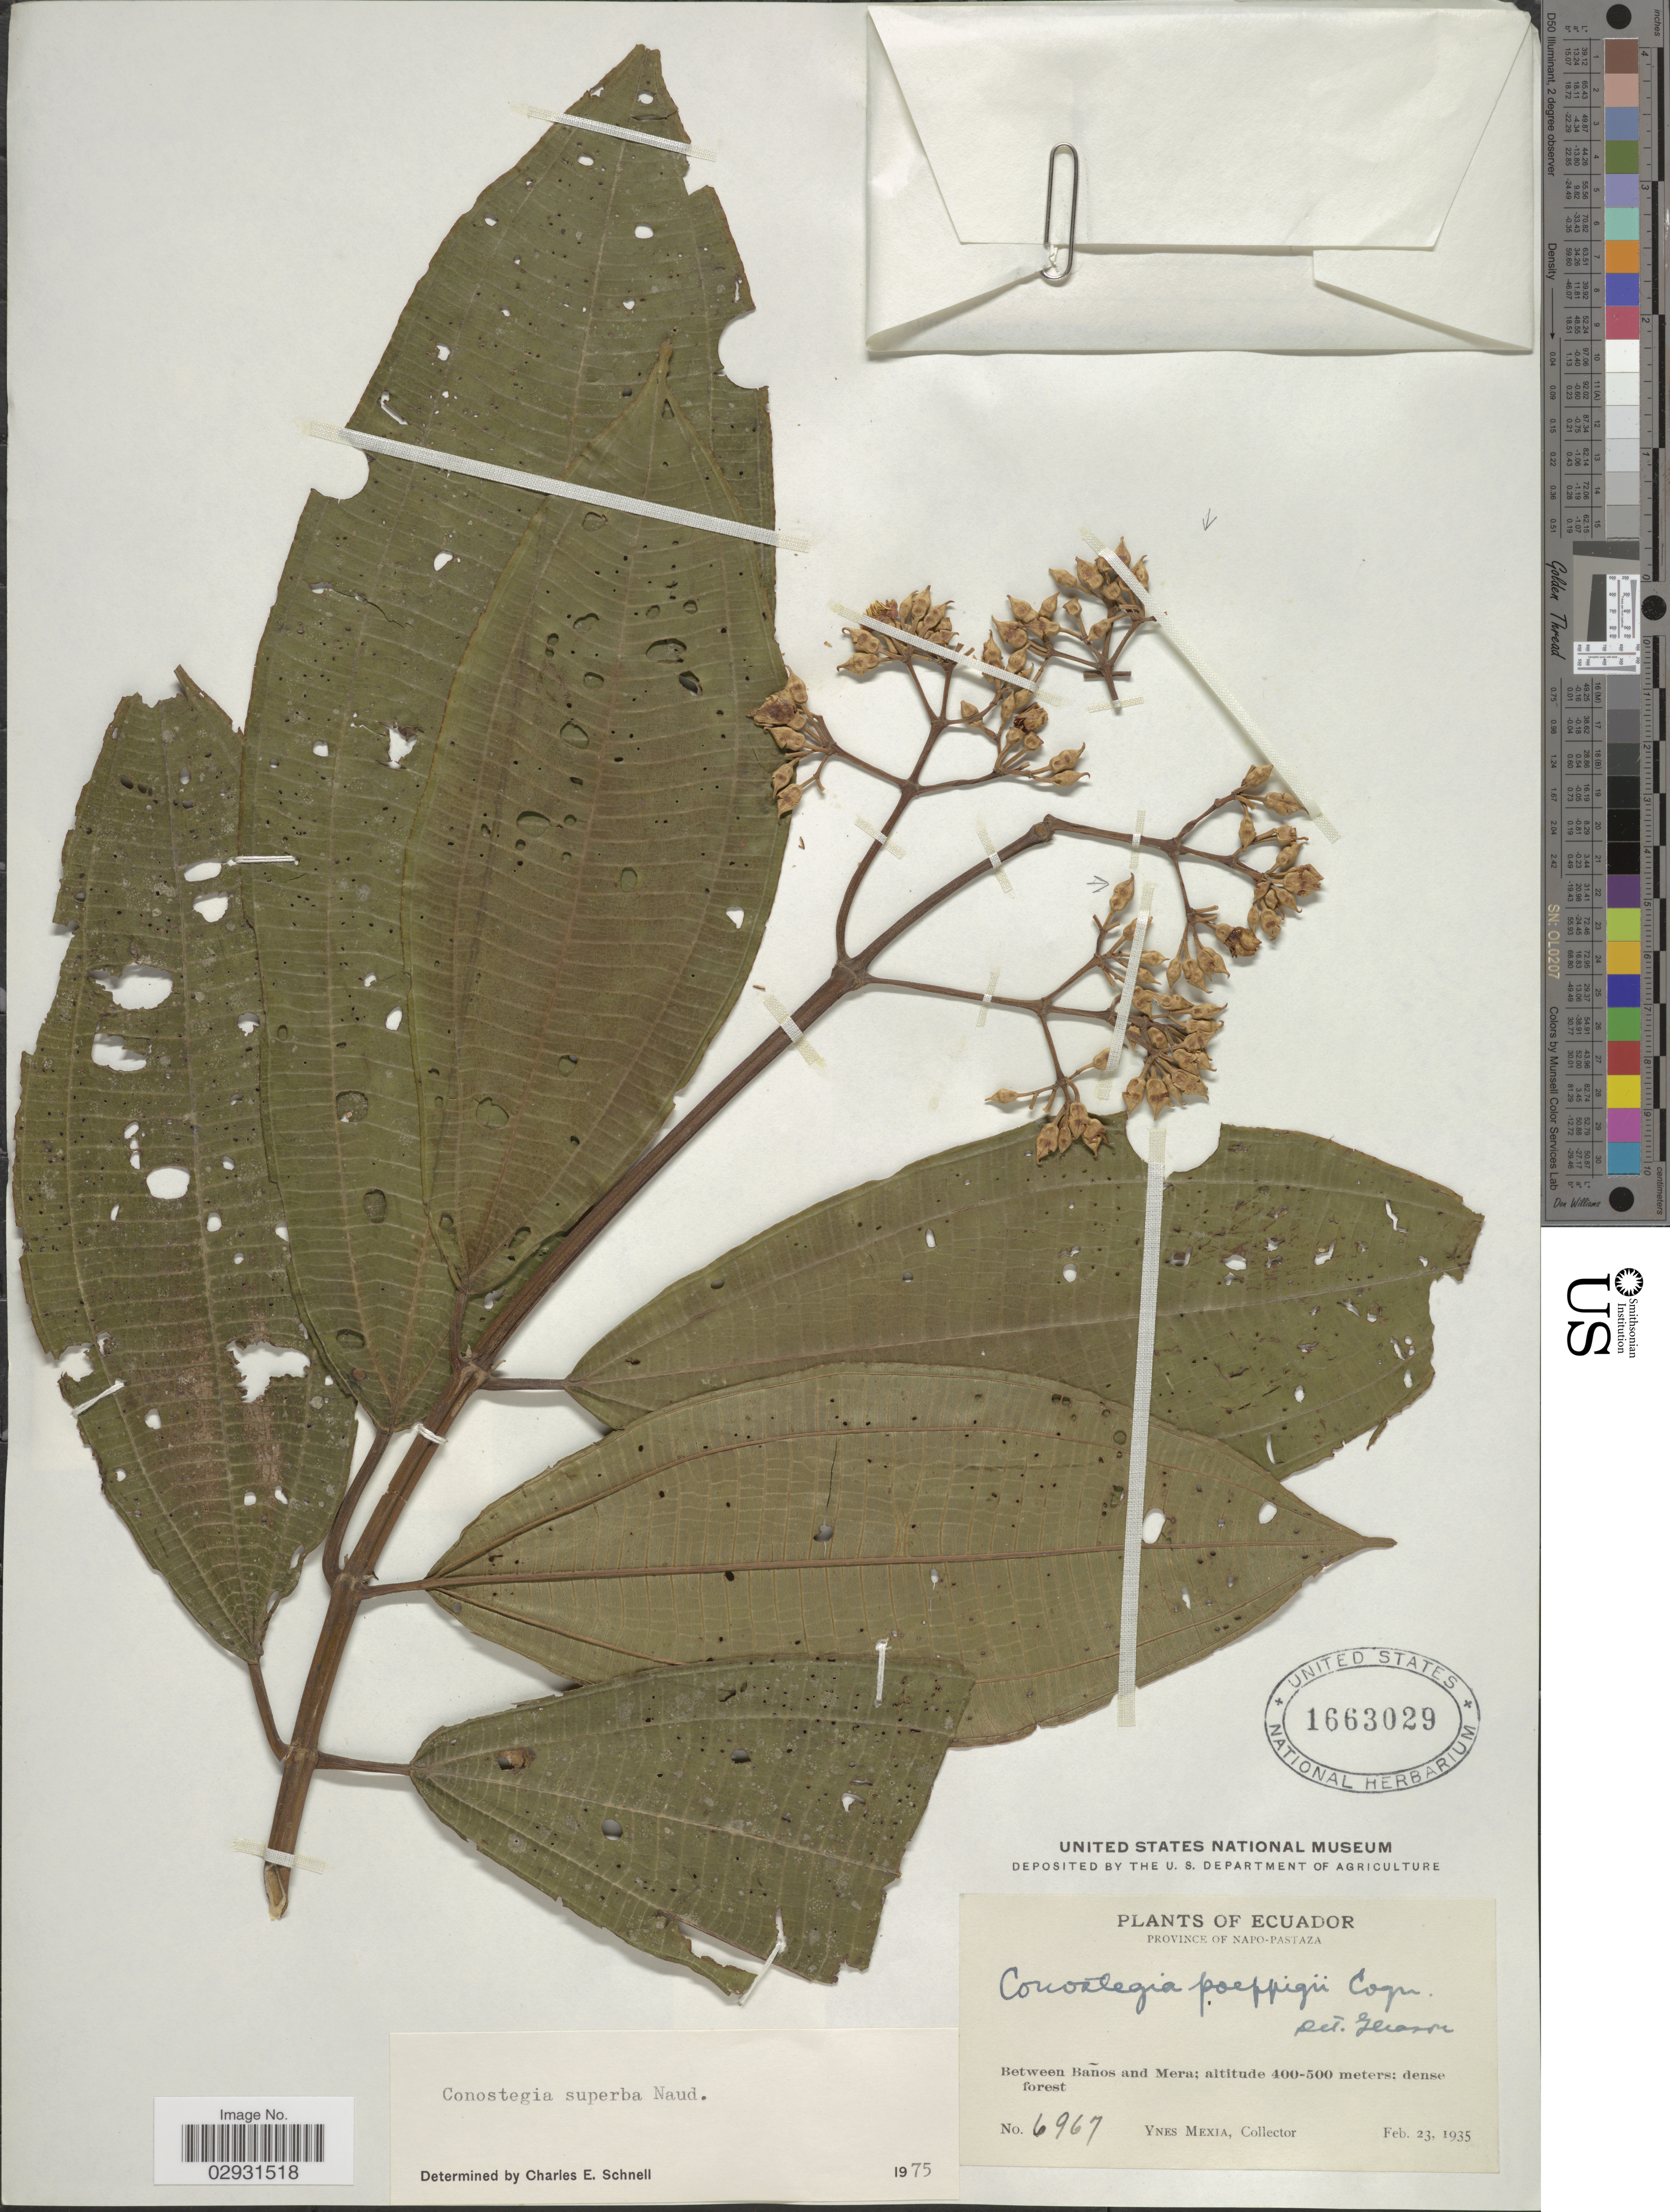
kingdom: Plantae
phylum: Tracheophyta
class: Magnoliopsida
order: Myrtales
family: Melastomataceae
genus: Conostegia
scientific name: Conostegia superba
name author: Naudin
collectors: Y. Mexia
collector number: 6967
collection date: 1935-02-23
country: Ecuador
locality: Province of Napo-Pastaza, Between Baños and Mera.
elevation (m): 400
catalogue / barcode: US 1663029